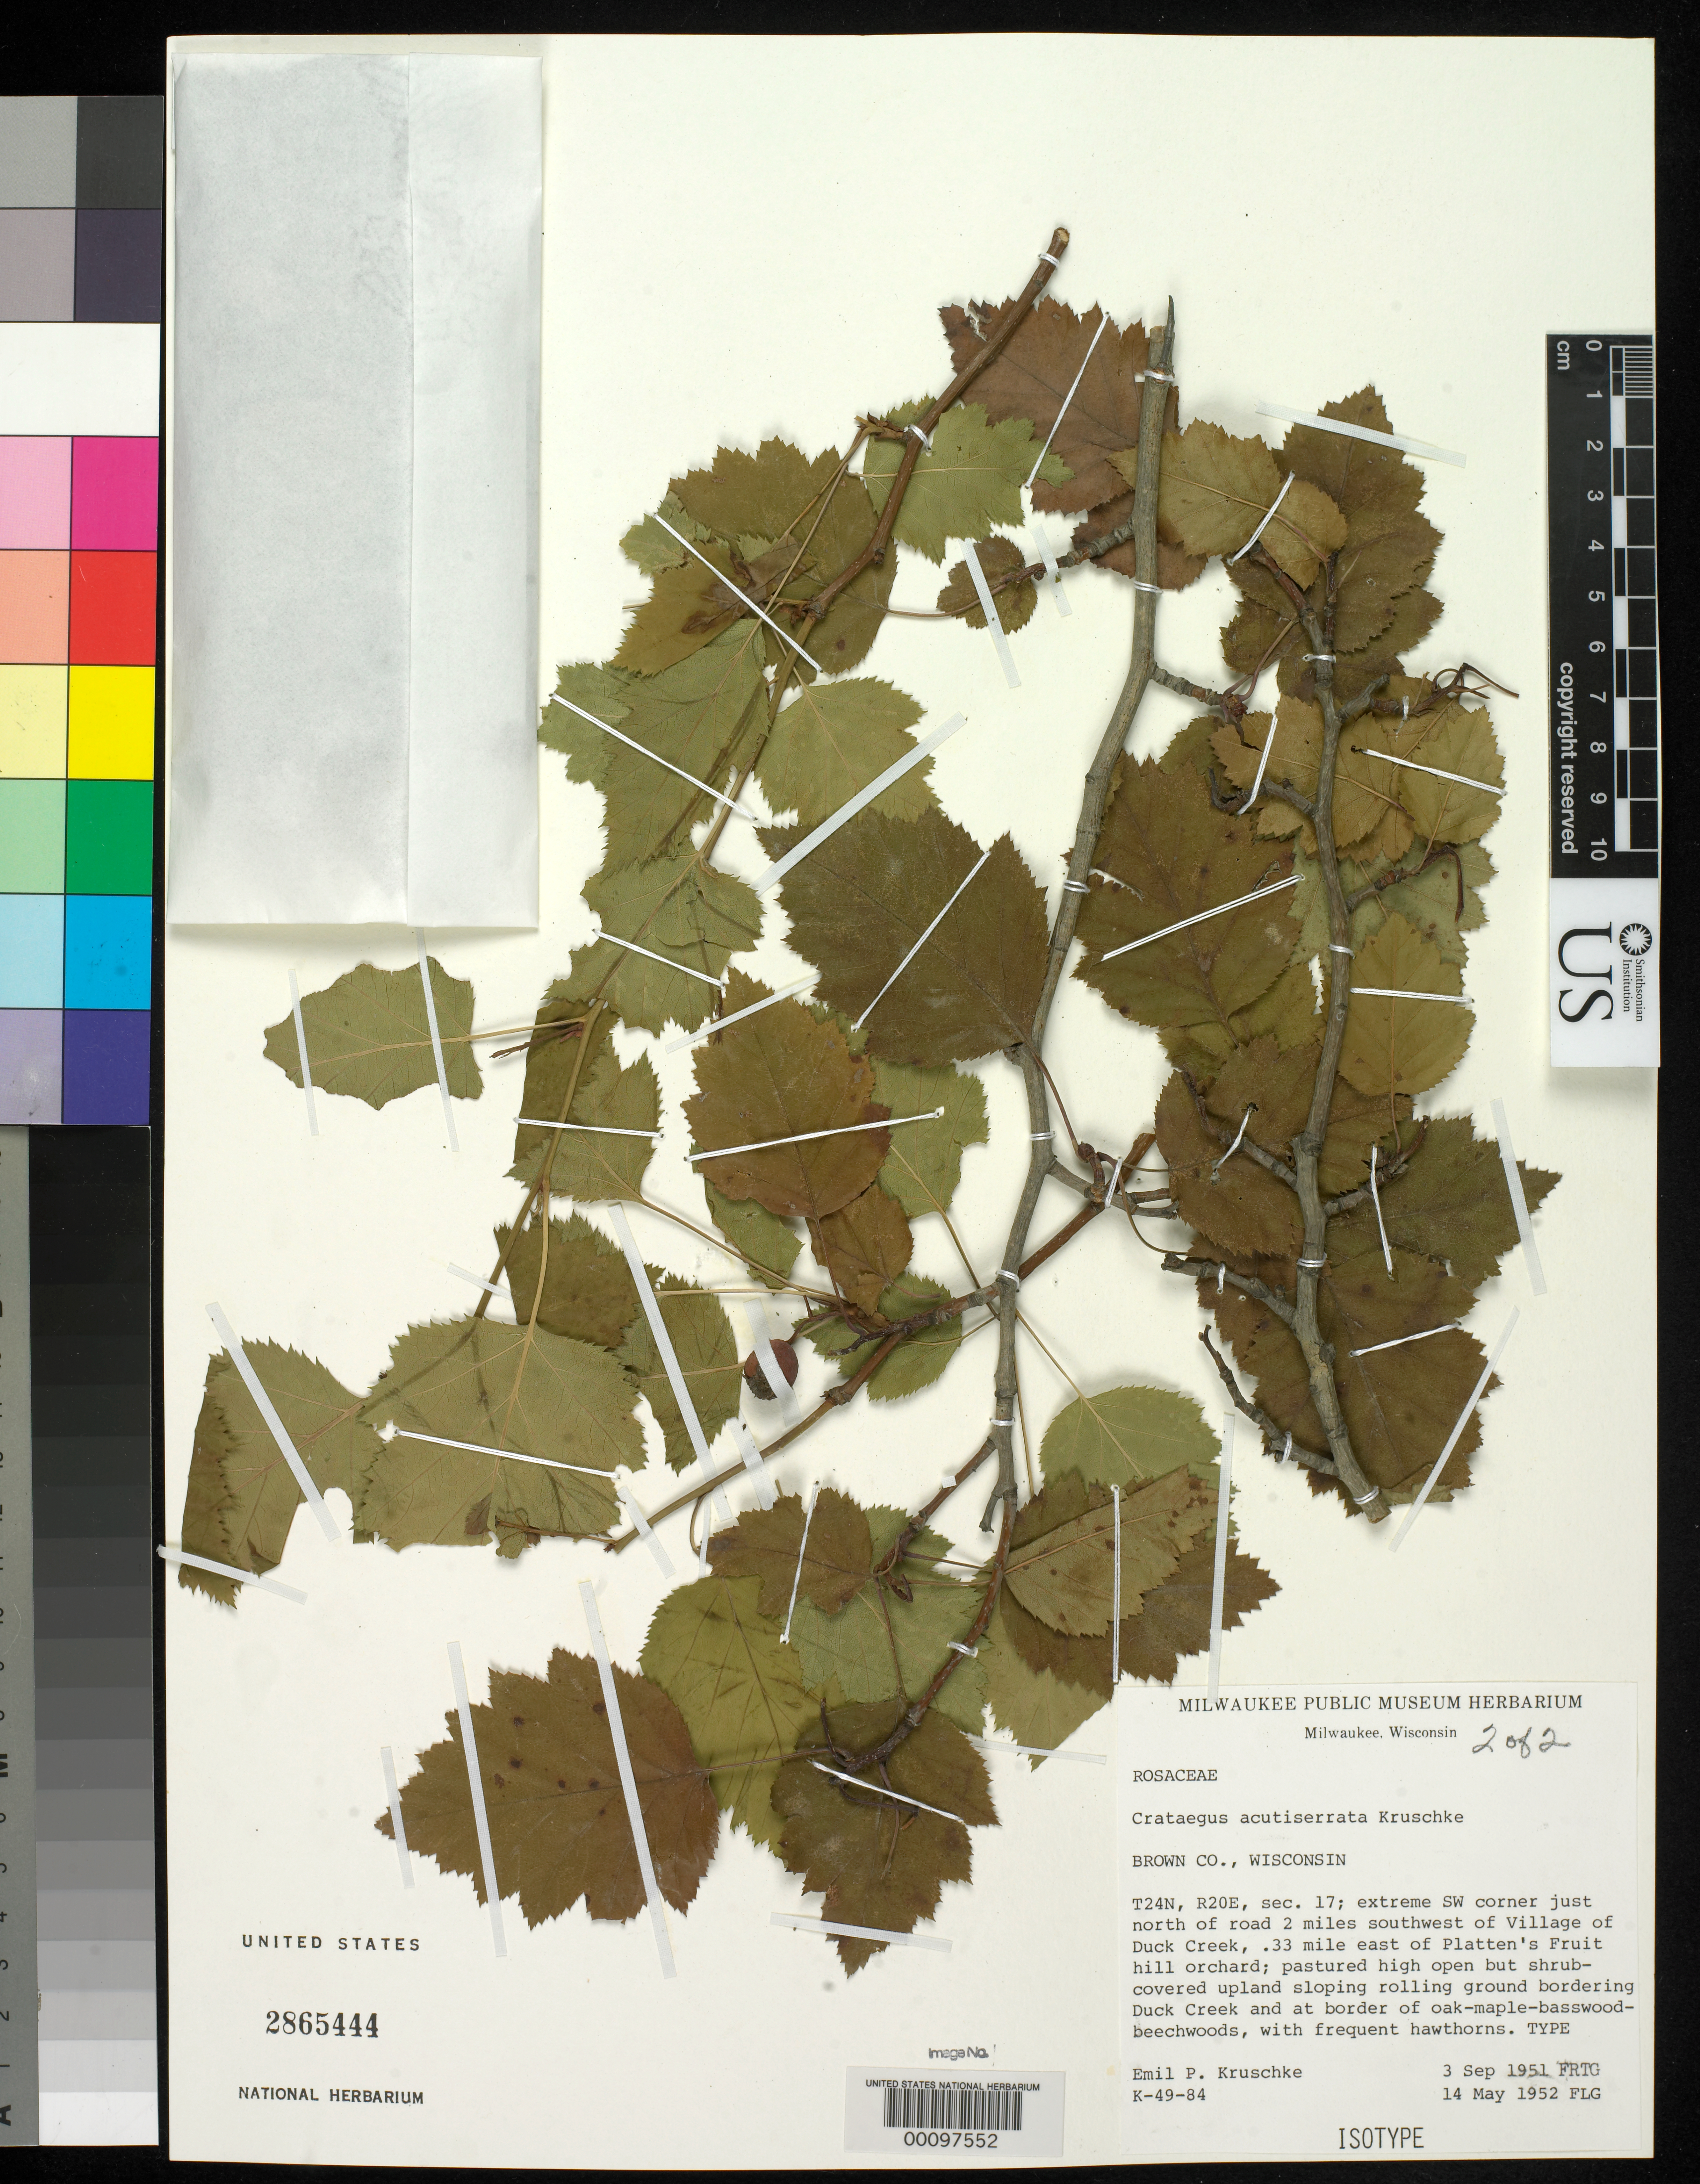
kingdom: Plantae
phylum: Tracheophyta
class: Magnoliopsida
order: Rosales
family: Rosaceae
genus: Crataegus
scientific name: Crataegus acutiserrata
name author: Kruschke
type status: Isotype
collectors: E. Kruschke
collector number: K-49-84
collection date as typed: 22 May 1949 and 22 Sep 1949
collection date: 1949-05-22,1949-09-22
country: United States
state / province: Wisconsin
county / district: Brown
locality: SW of Duck Creek village bordering Duck Creek.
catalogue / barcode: US 2865444